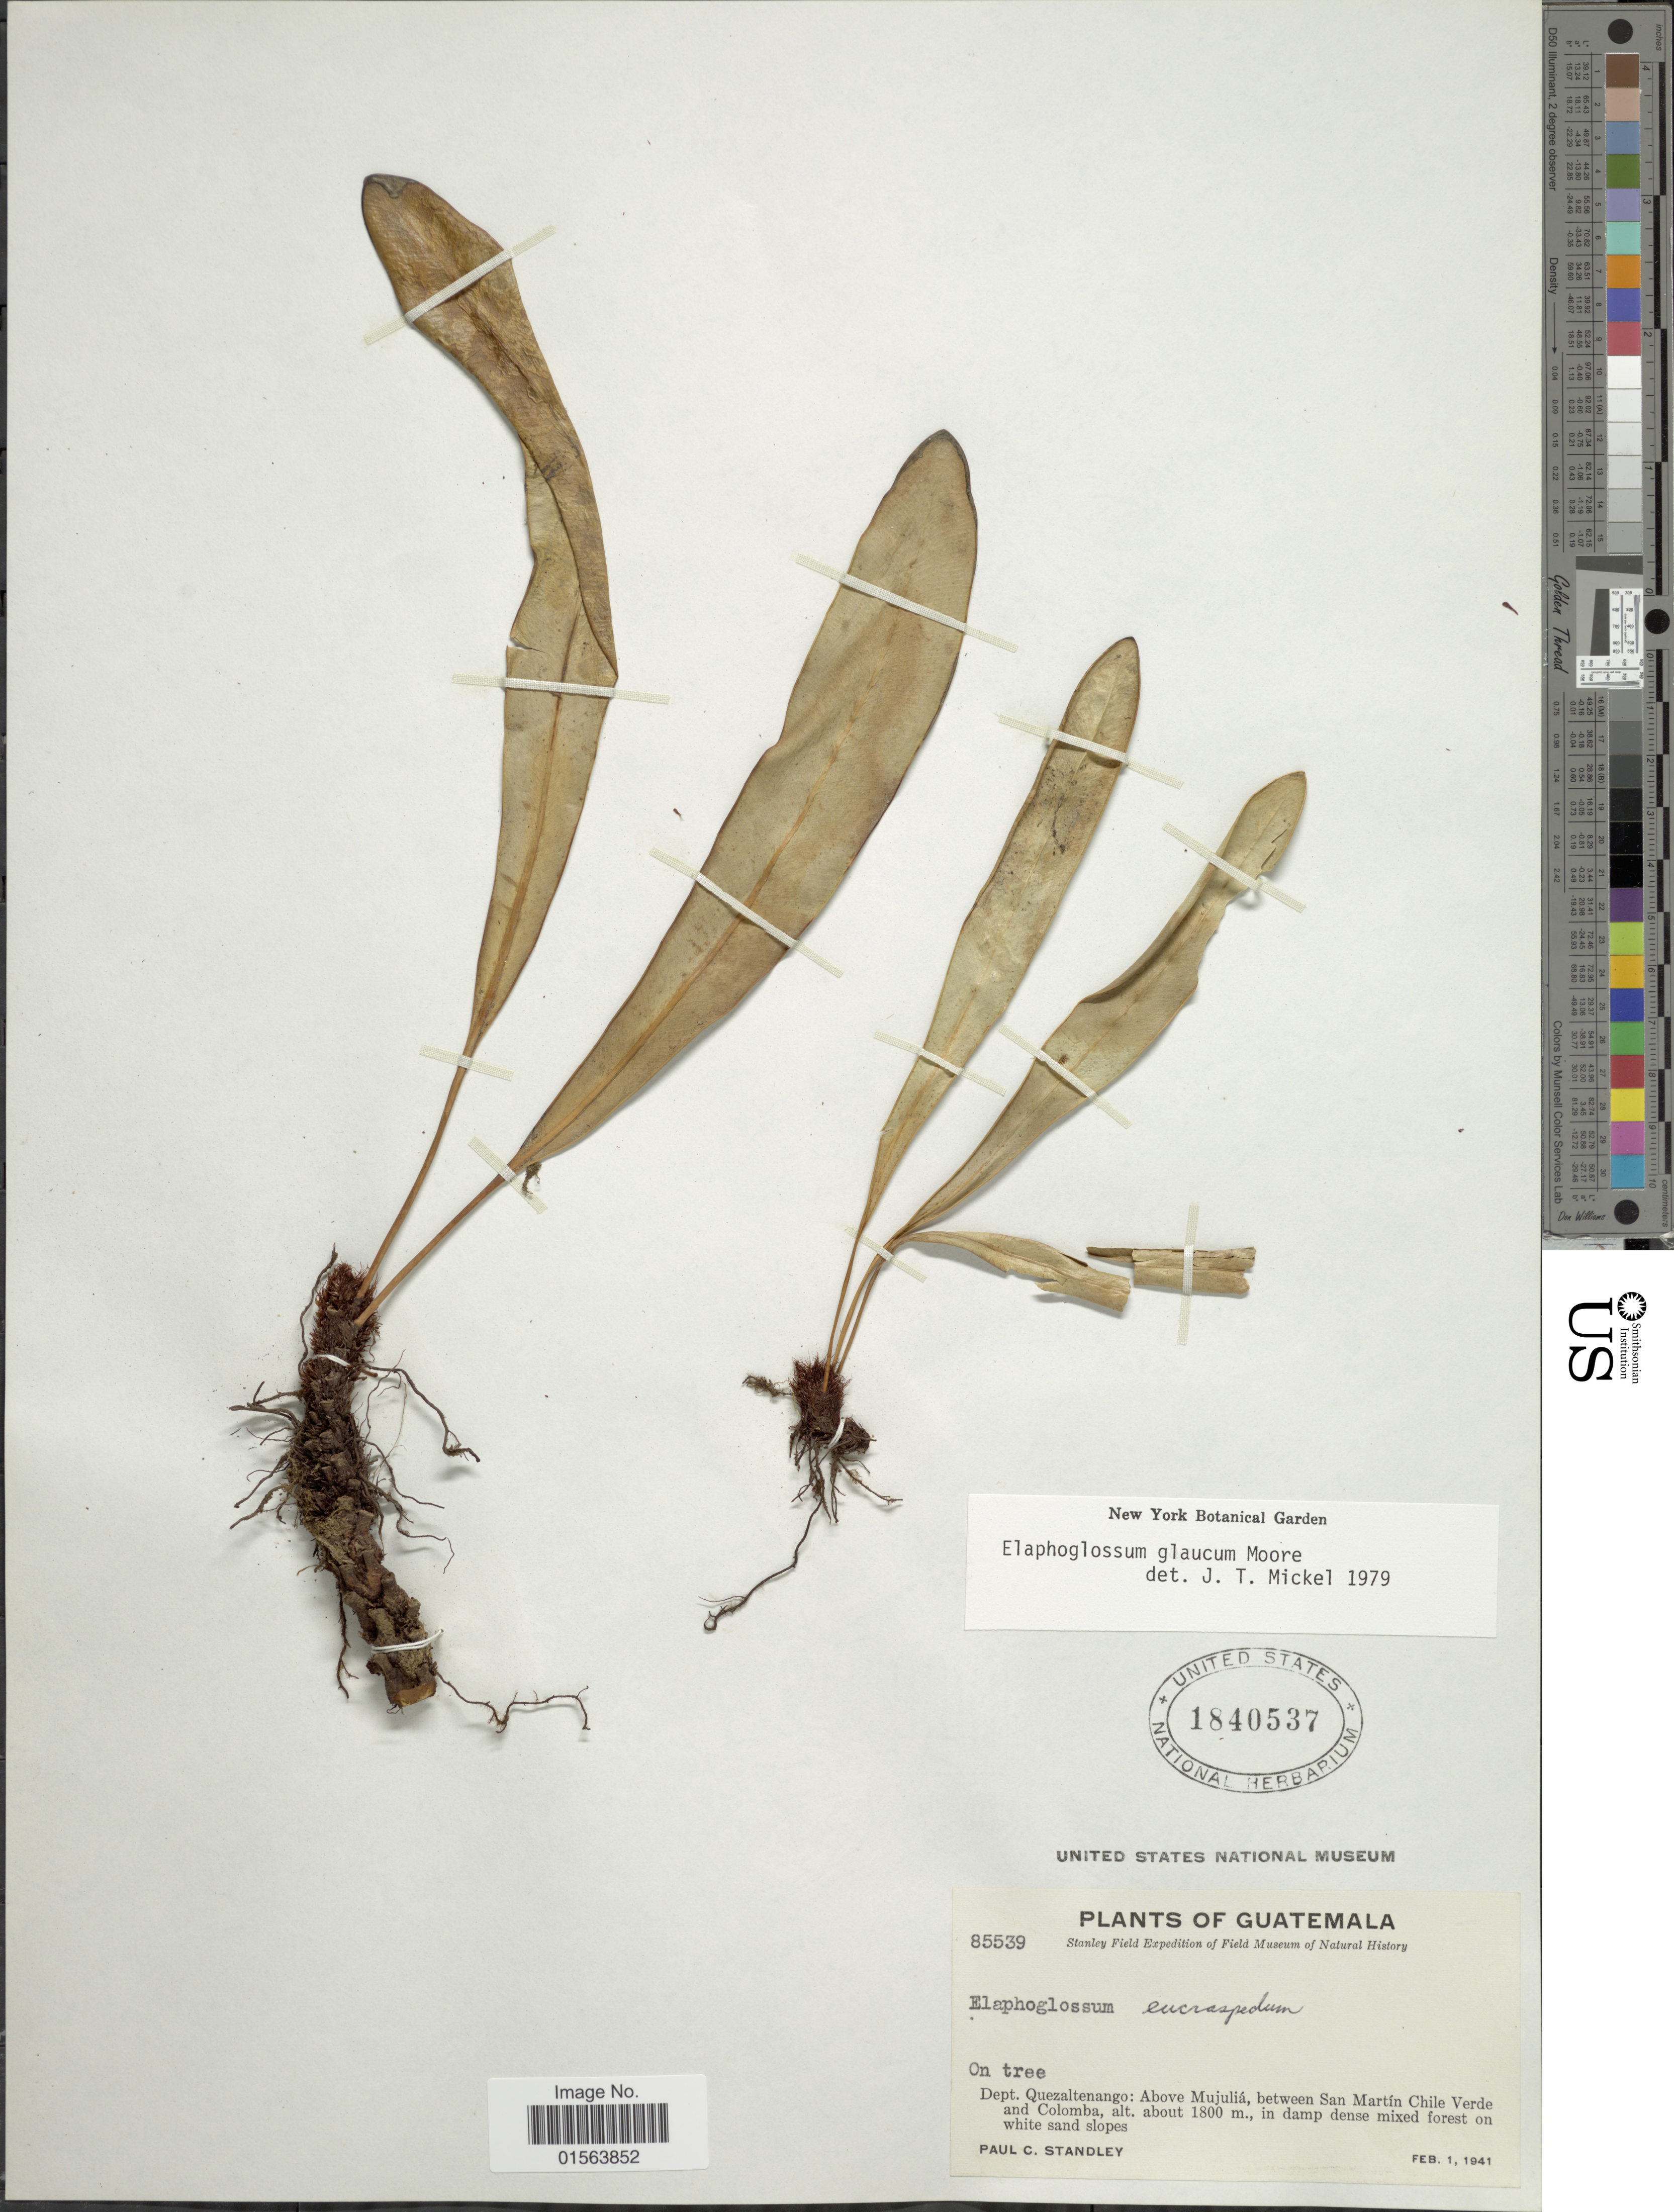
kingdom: Plantae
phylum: Tracheophyta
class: Polypodiopsida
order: Polypodiales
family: Dryopteridaceae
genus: Elaphoglossum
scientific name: Elaphoglossum glaucum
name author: T. Moore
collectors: P. C. Standley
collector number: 85539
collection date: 1941-02-01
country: Guatemala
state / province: Quetzaltenango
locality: Dept. Quezaltenango: above Mujulia, between San Martin Chile Verde and Colomba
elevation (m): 1800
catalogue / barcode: US 1840537